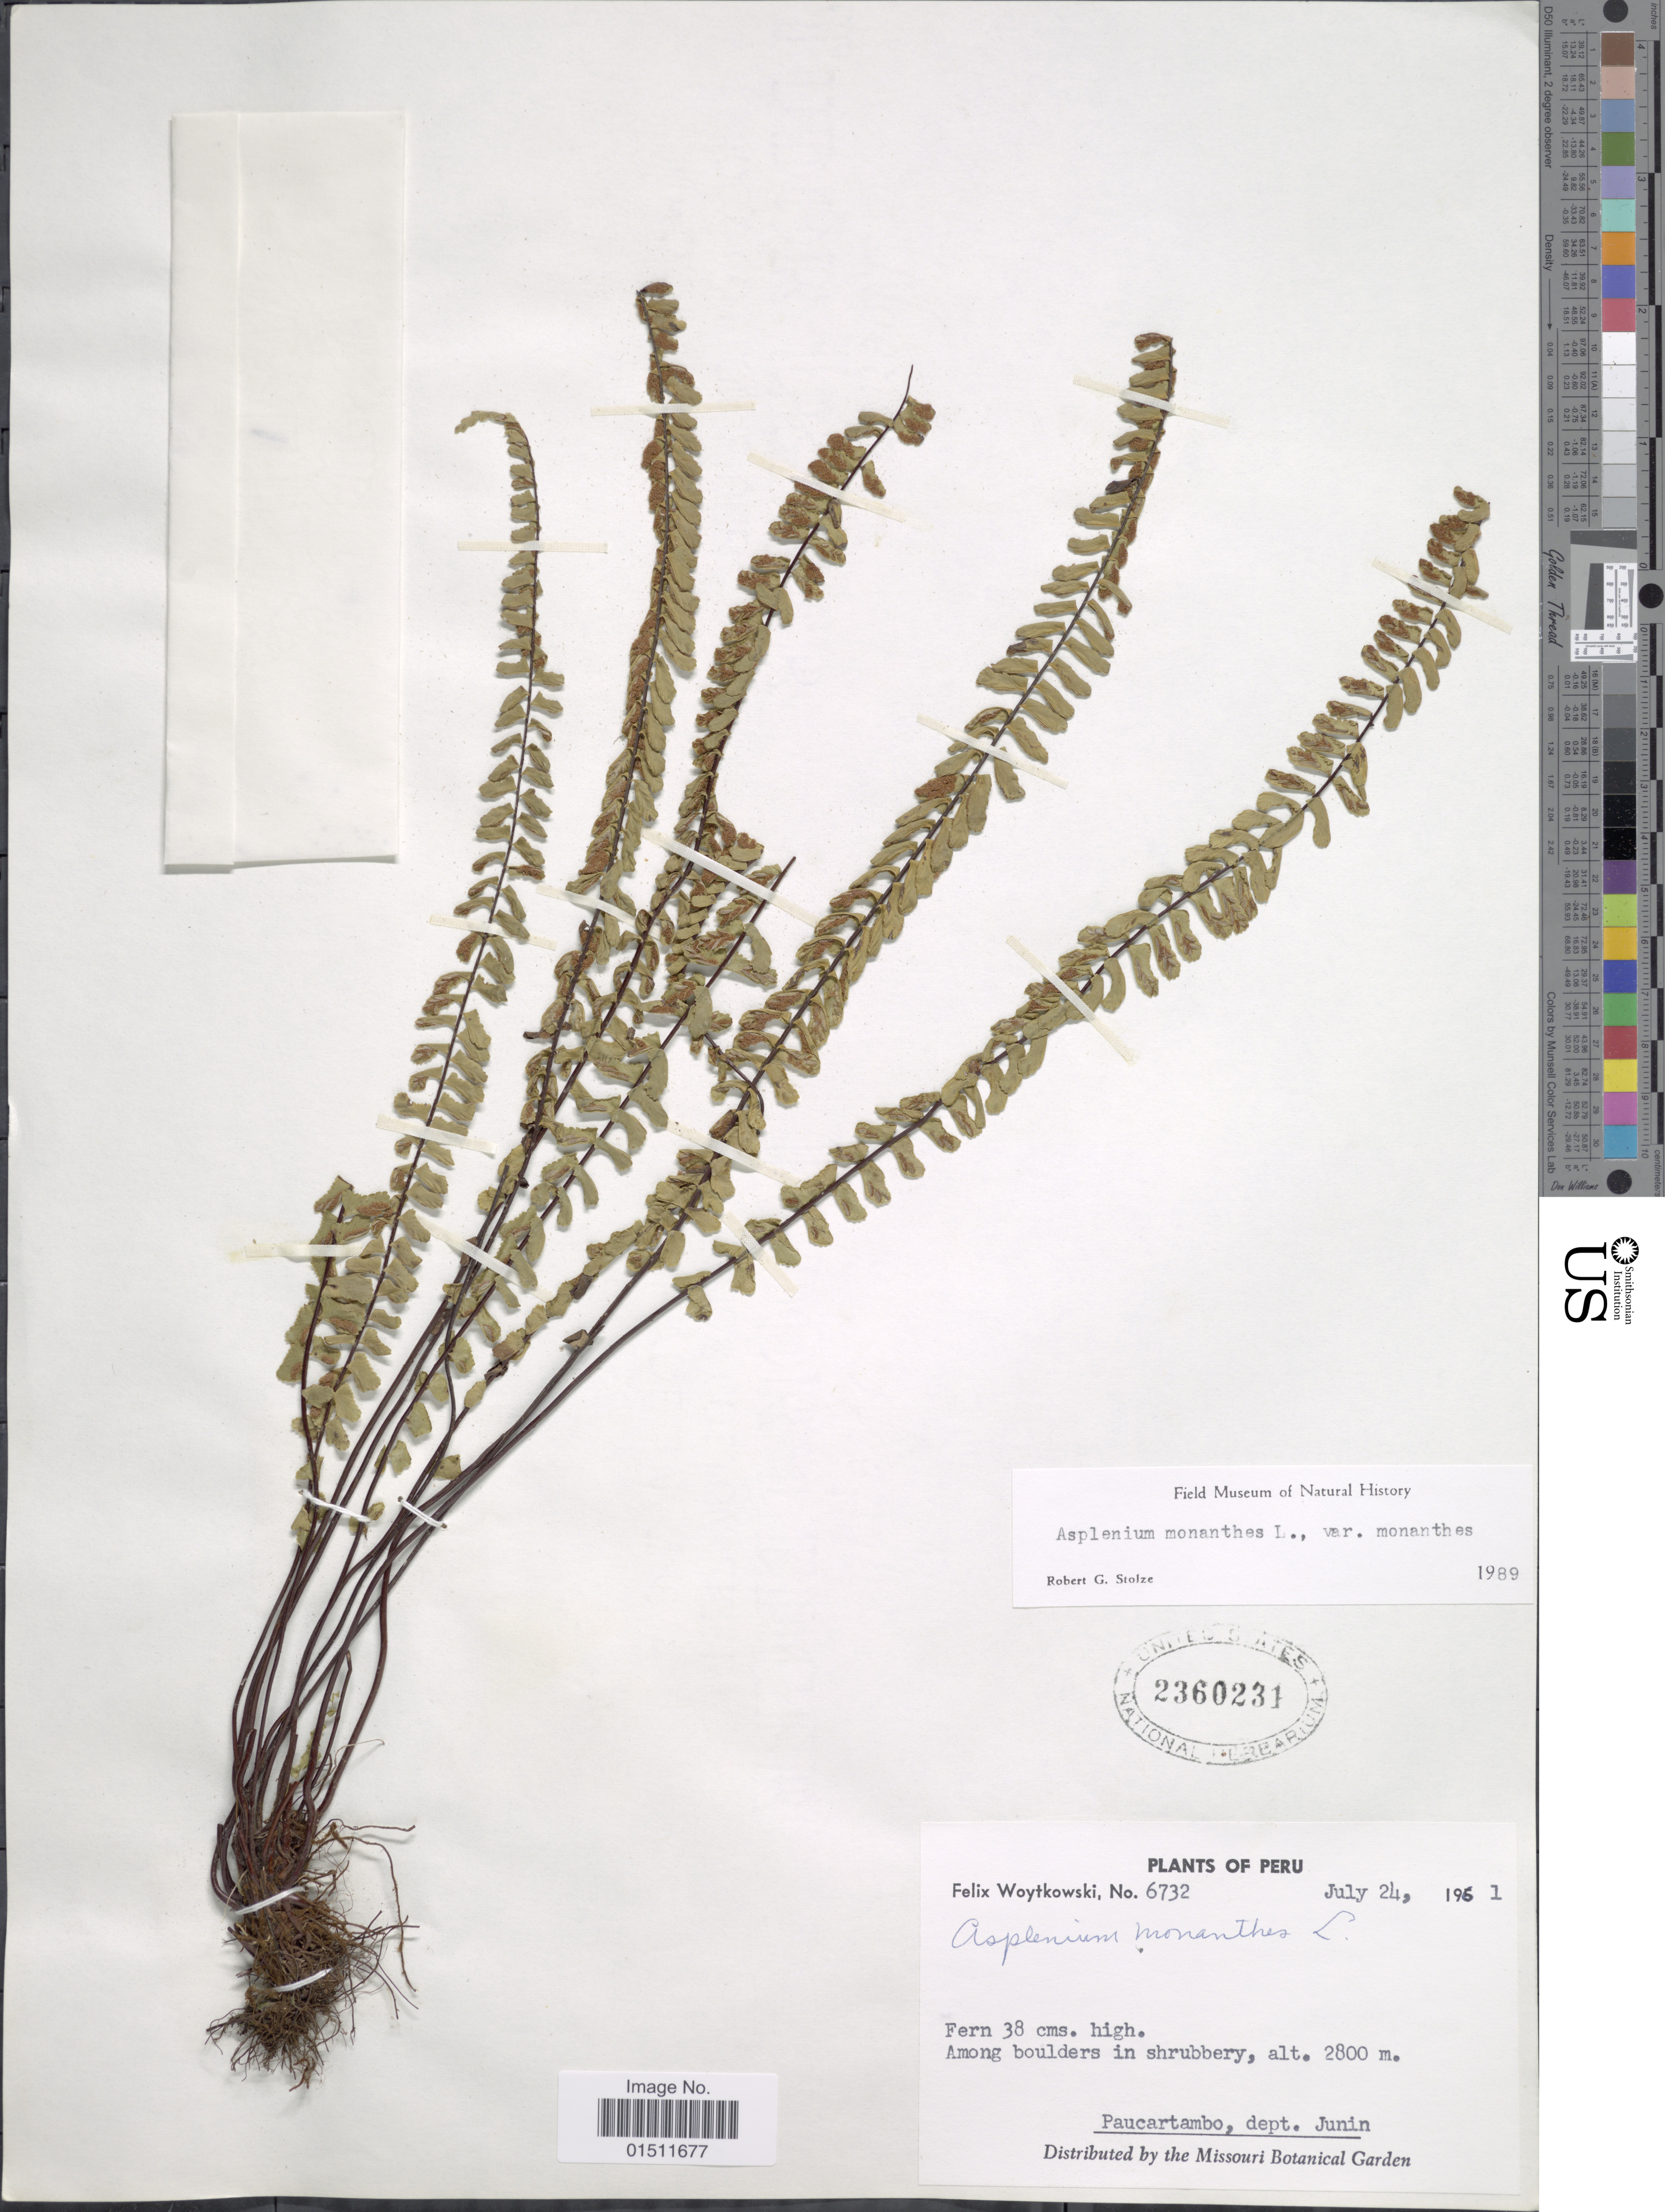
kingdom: Plantae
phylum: Tracheophyta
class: Polypodiopsida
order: Polypodiales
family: Aspleniaceae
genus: Asplenium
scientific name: Asplenium monanthes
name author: L.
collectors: F. Woytkowski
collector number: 6732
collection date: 1961-07-24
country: Peru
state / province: Junín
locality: Paucartambo, dept. Junin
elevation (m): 2800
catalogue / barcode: US 2360231